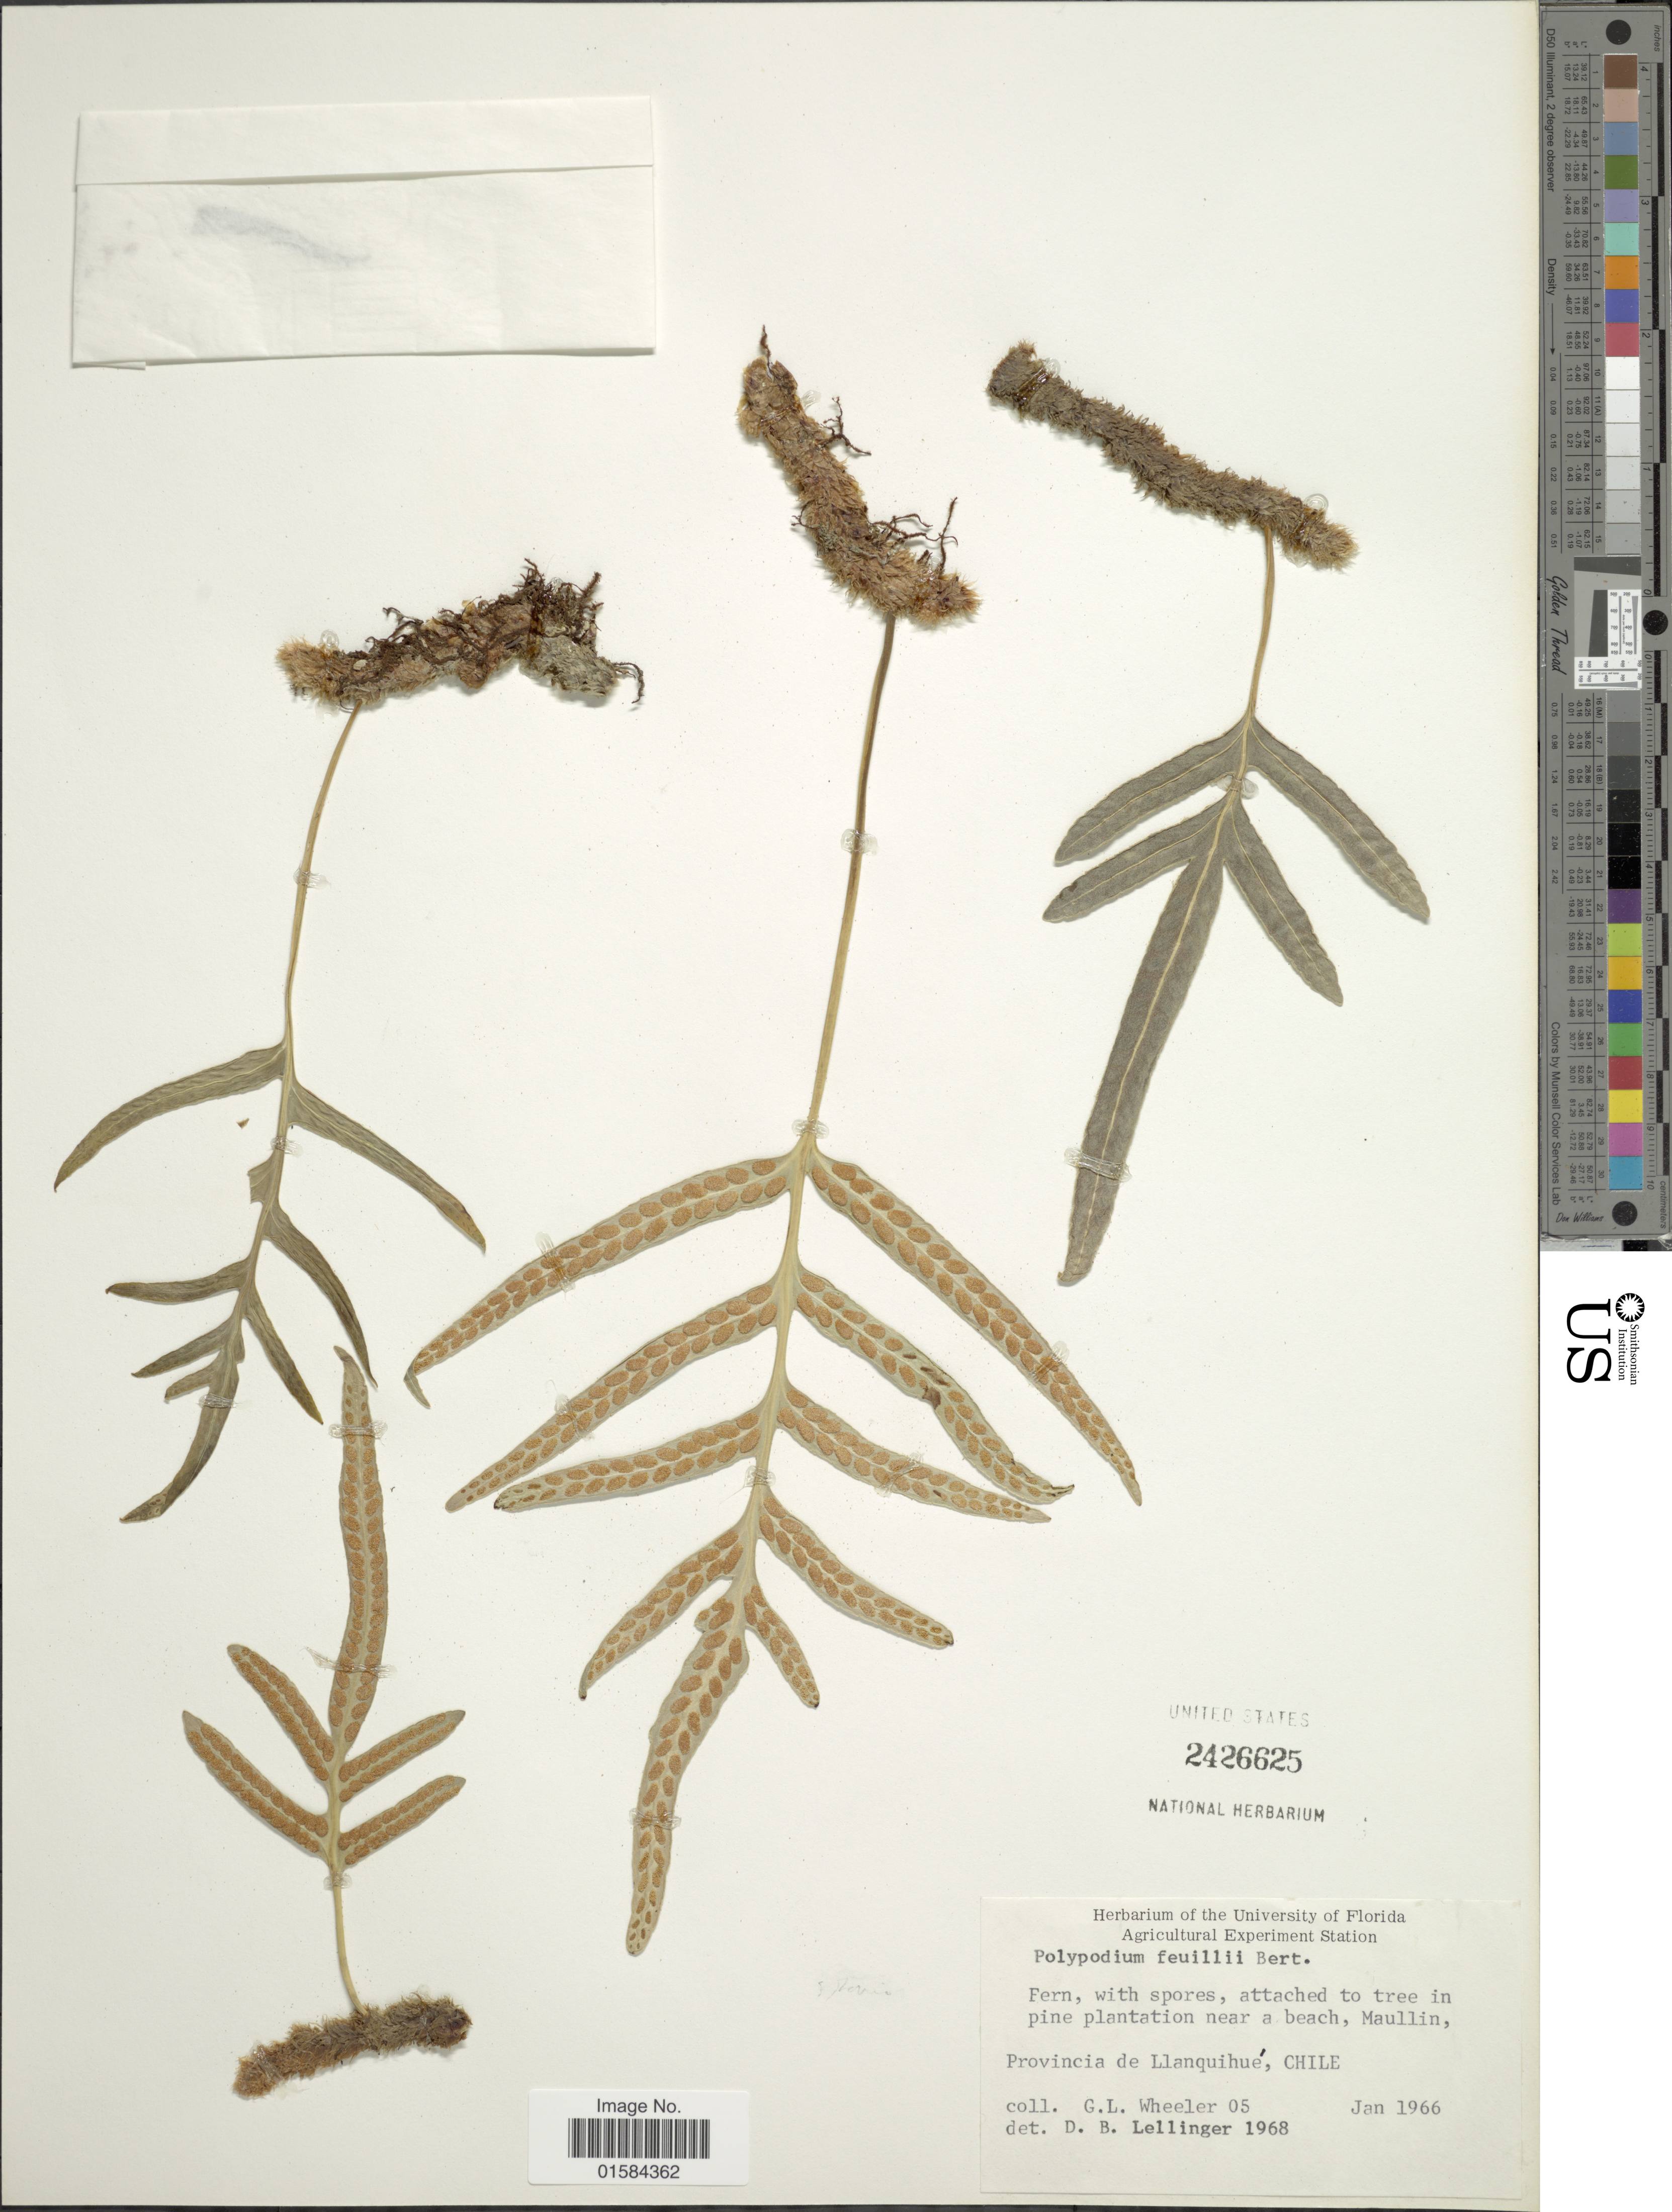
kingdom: Plantae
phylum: Tracheophyta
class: Polypodiopsida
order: Polypodiales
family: Polypodiaceae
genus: Synammia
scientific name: Synammia feuillei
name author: (Bertero) Copel.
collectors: G. Wheeler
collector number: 05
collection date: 1966-01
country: Chile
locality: Maullin, Provincia de Llanquihue, Chile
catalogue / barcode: US 2426625